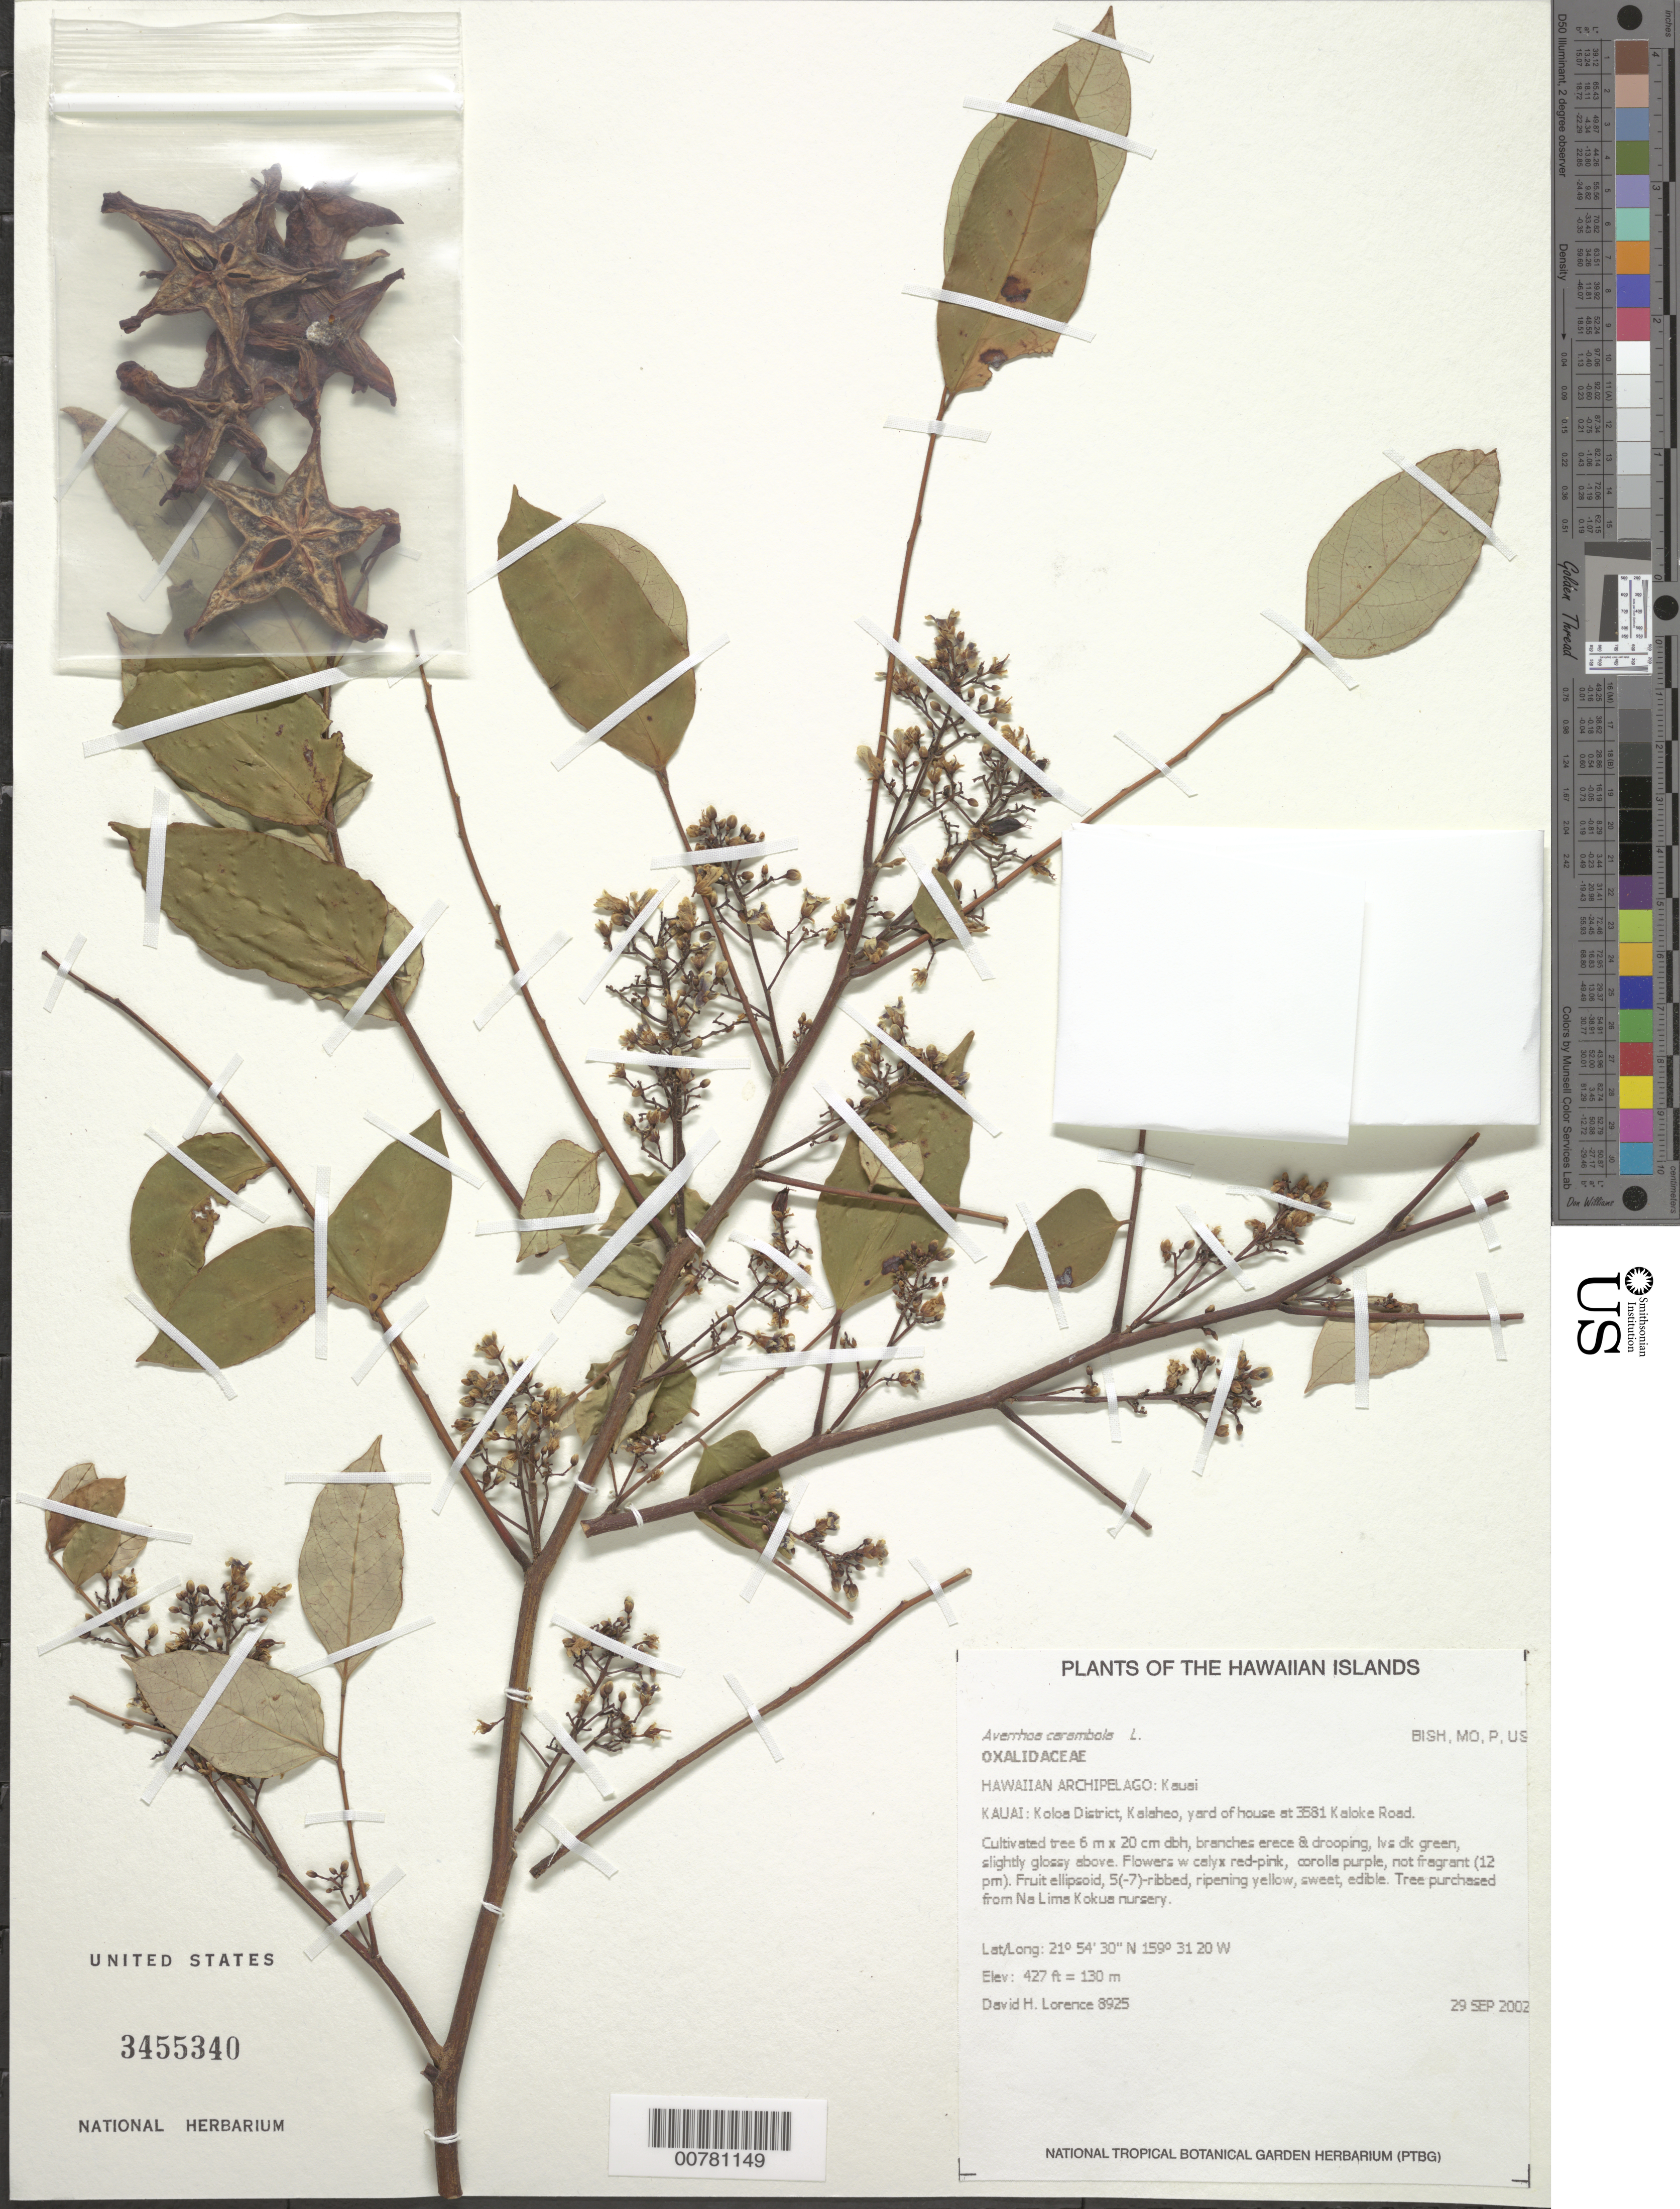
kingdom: Plantae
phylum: Tracheophyta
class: Magnoliopsida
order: Oxalidales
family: Oxalidaceae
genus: Averrhoa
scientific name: Averrhoa carambola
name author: L.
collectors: D. Lorence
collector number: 8925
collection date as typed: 29 Sep 2002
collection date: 2002-09-29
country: United States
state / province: Hawaii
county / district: Kauai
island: Kaua'i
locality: Kalaheo, yard of house at 3581 Kaloke Road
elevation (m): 130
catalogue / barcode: US 3455340